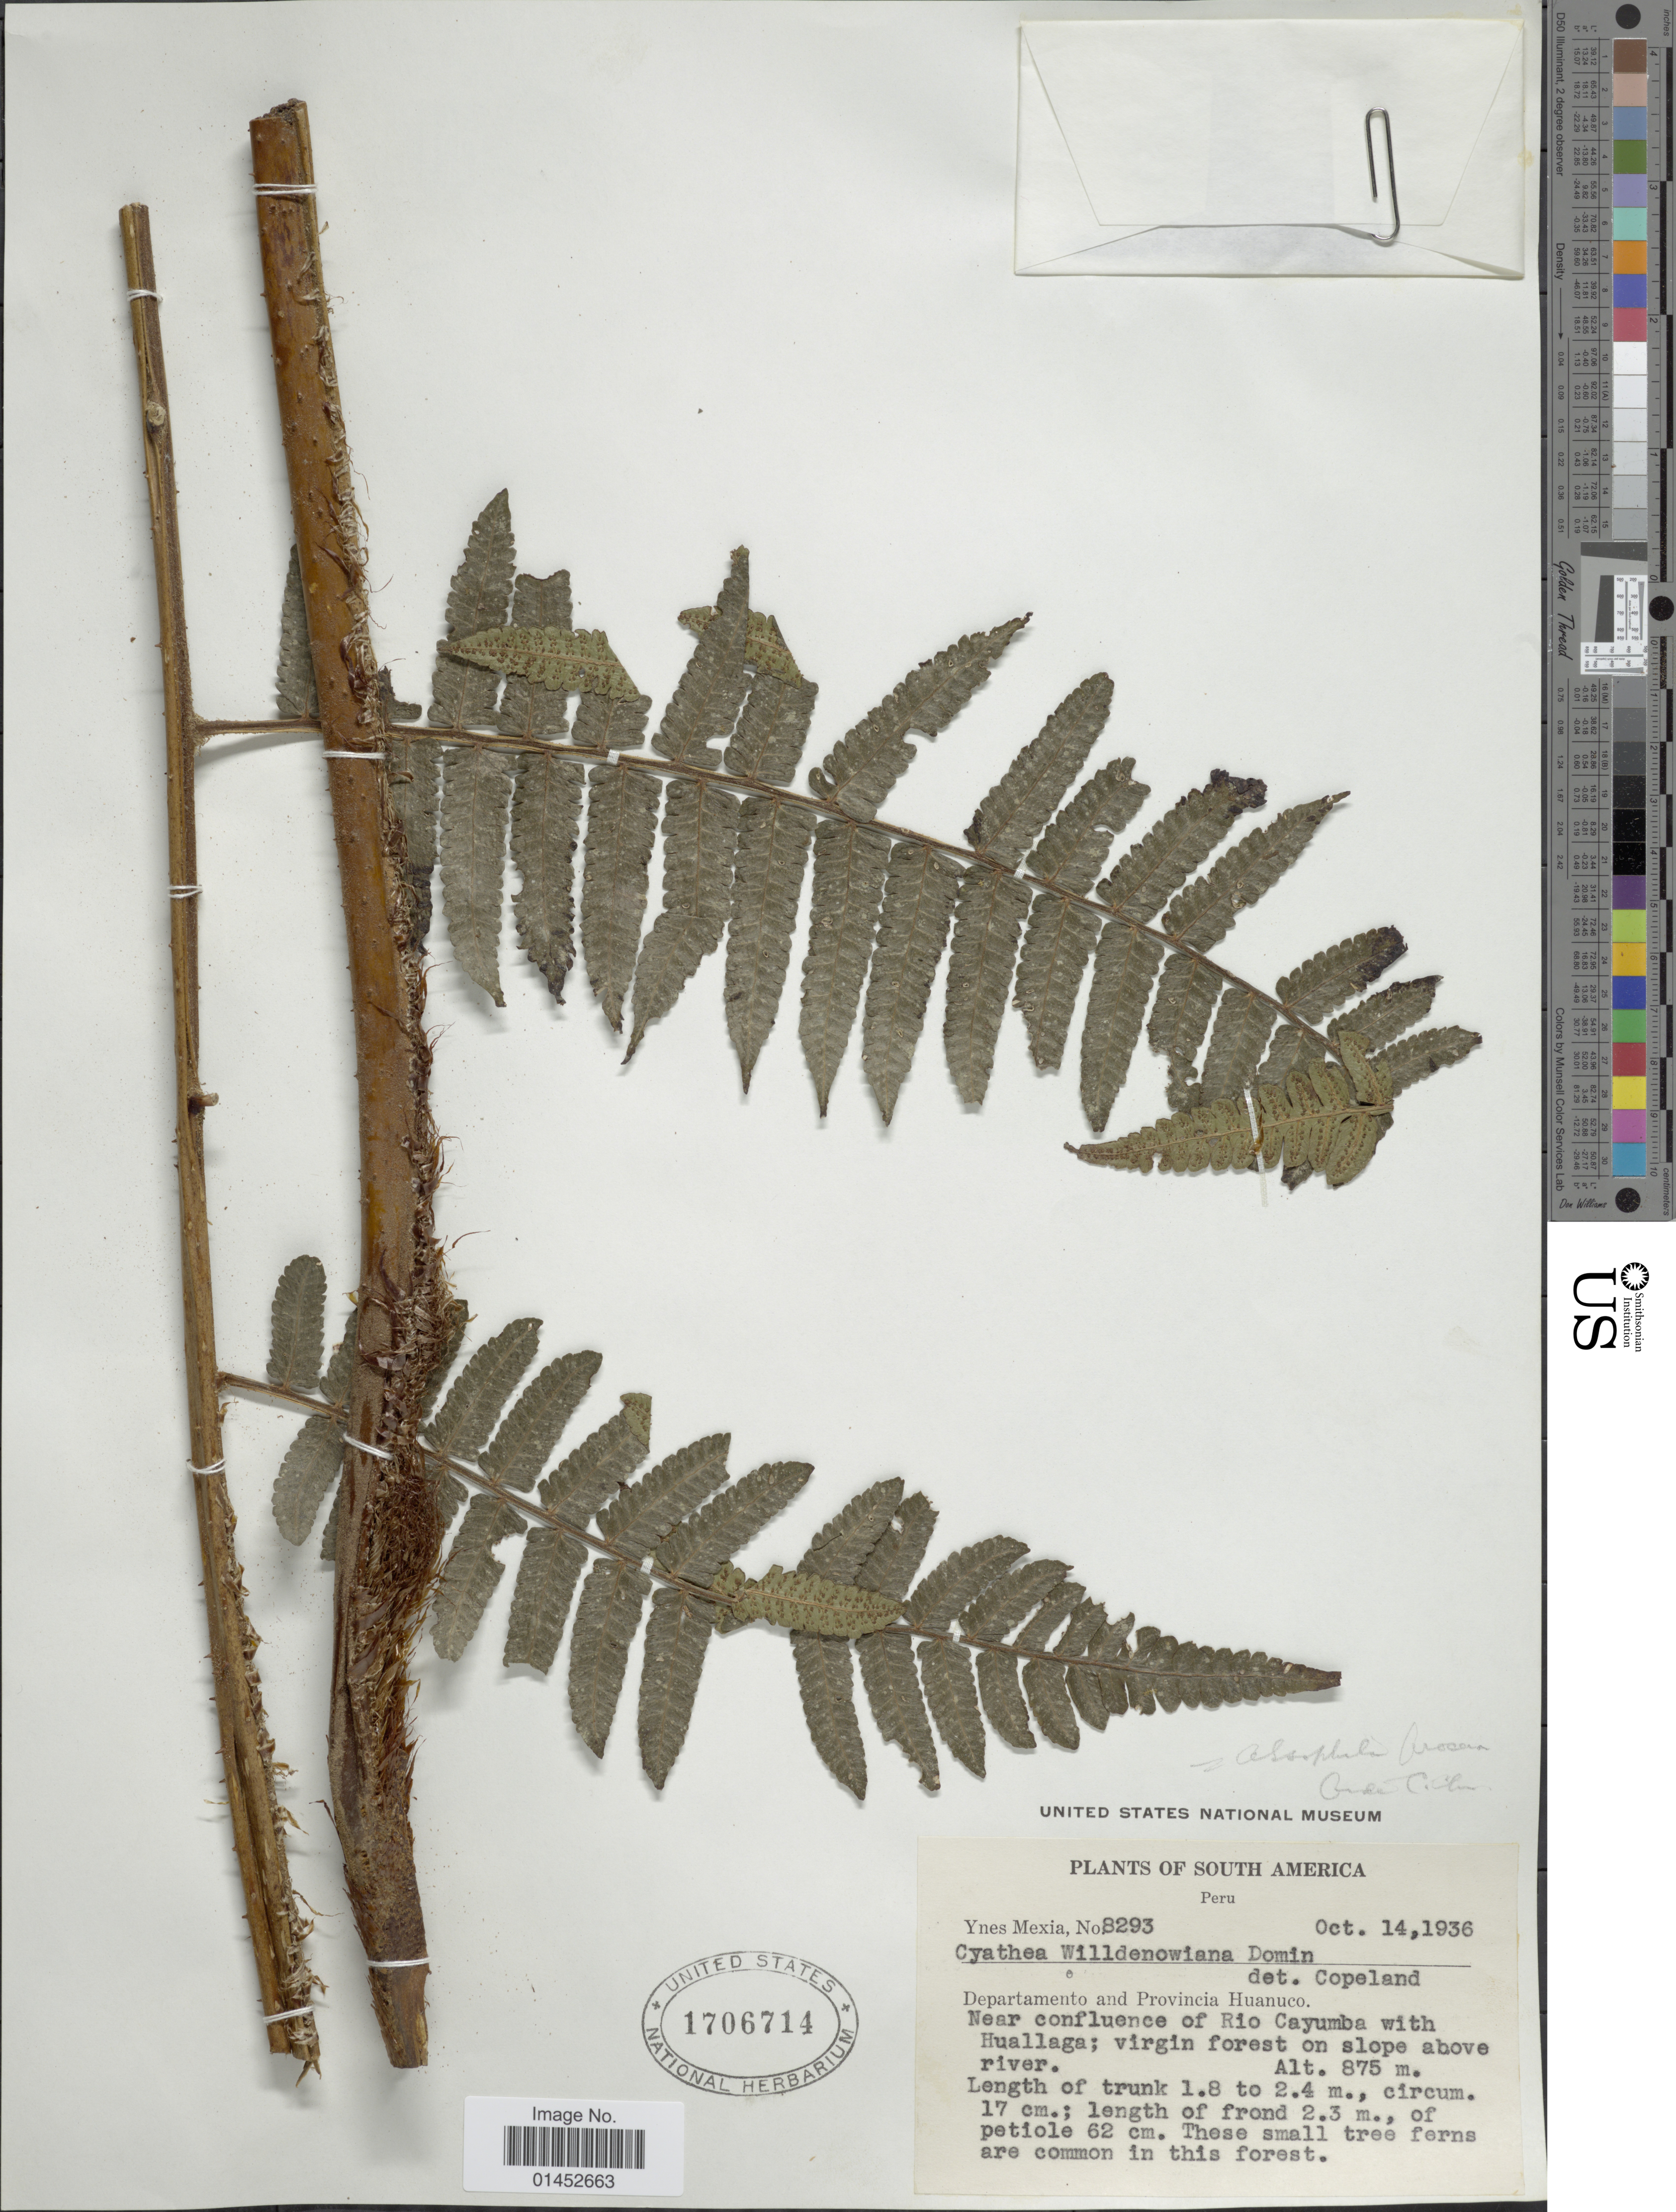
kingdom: Plantae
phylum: Tracheophyta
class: Polypodiopsida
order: Cyatheales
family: Cyatheaceae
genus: Cyathea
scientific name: Cyathea pungens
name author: (Willd.) Domin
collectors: Y. Mexia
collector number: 8293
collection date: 1936-10-14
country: Peru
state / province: Huánuco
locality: Departamento and Provincia Huanuco. Near confluence of Rio Cayumba with Huallaga; virgin forest on slope above river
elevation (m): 875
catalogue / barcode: US 1706714